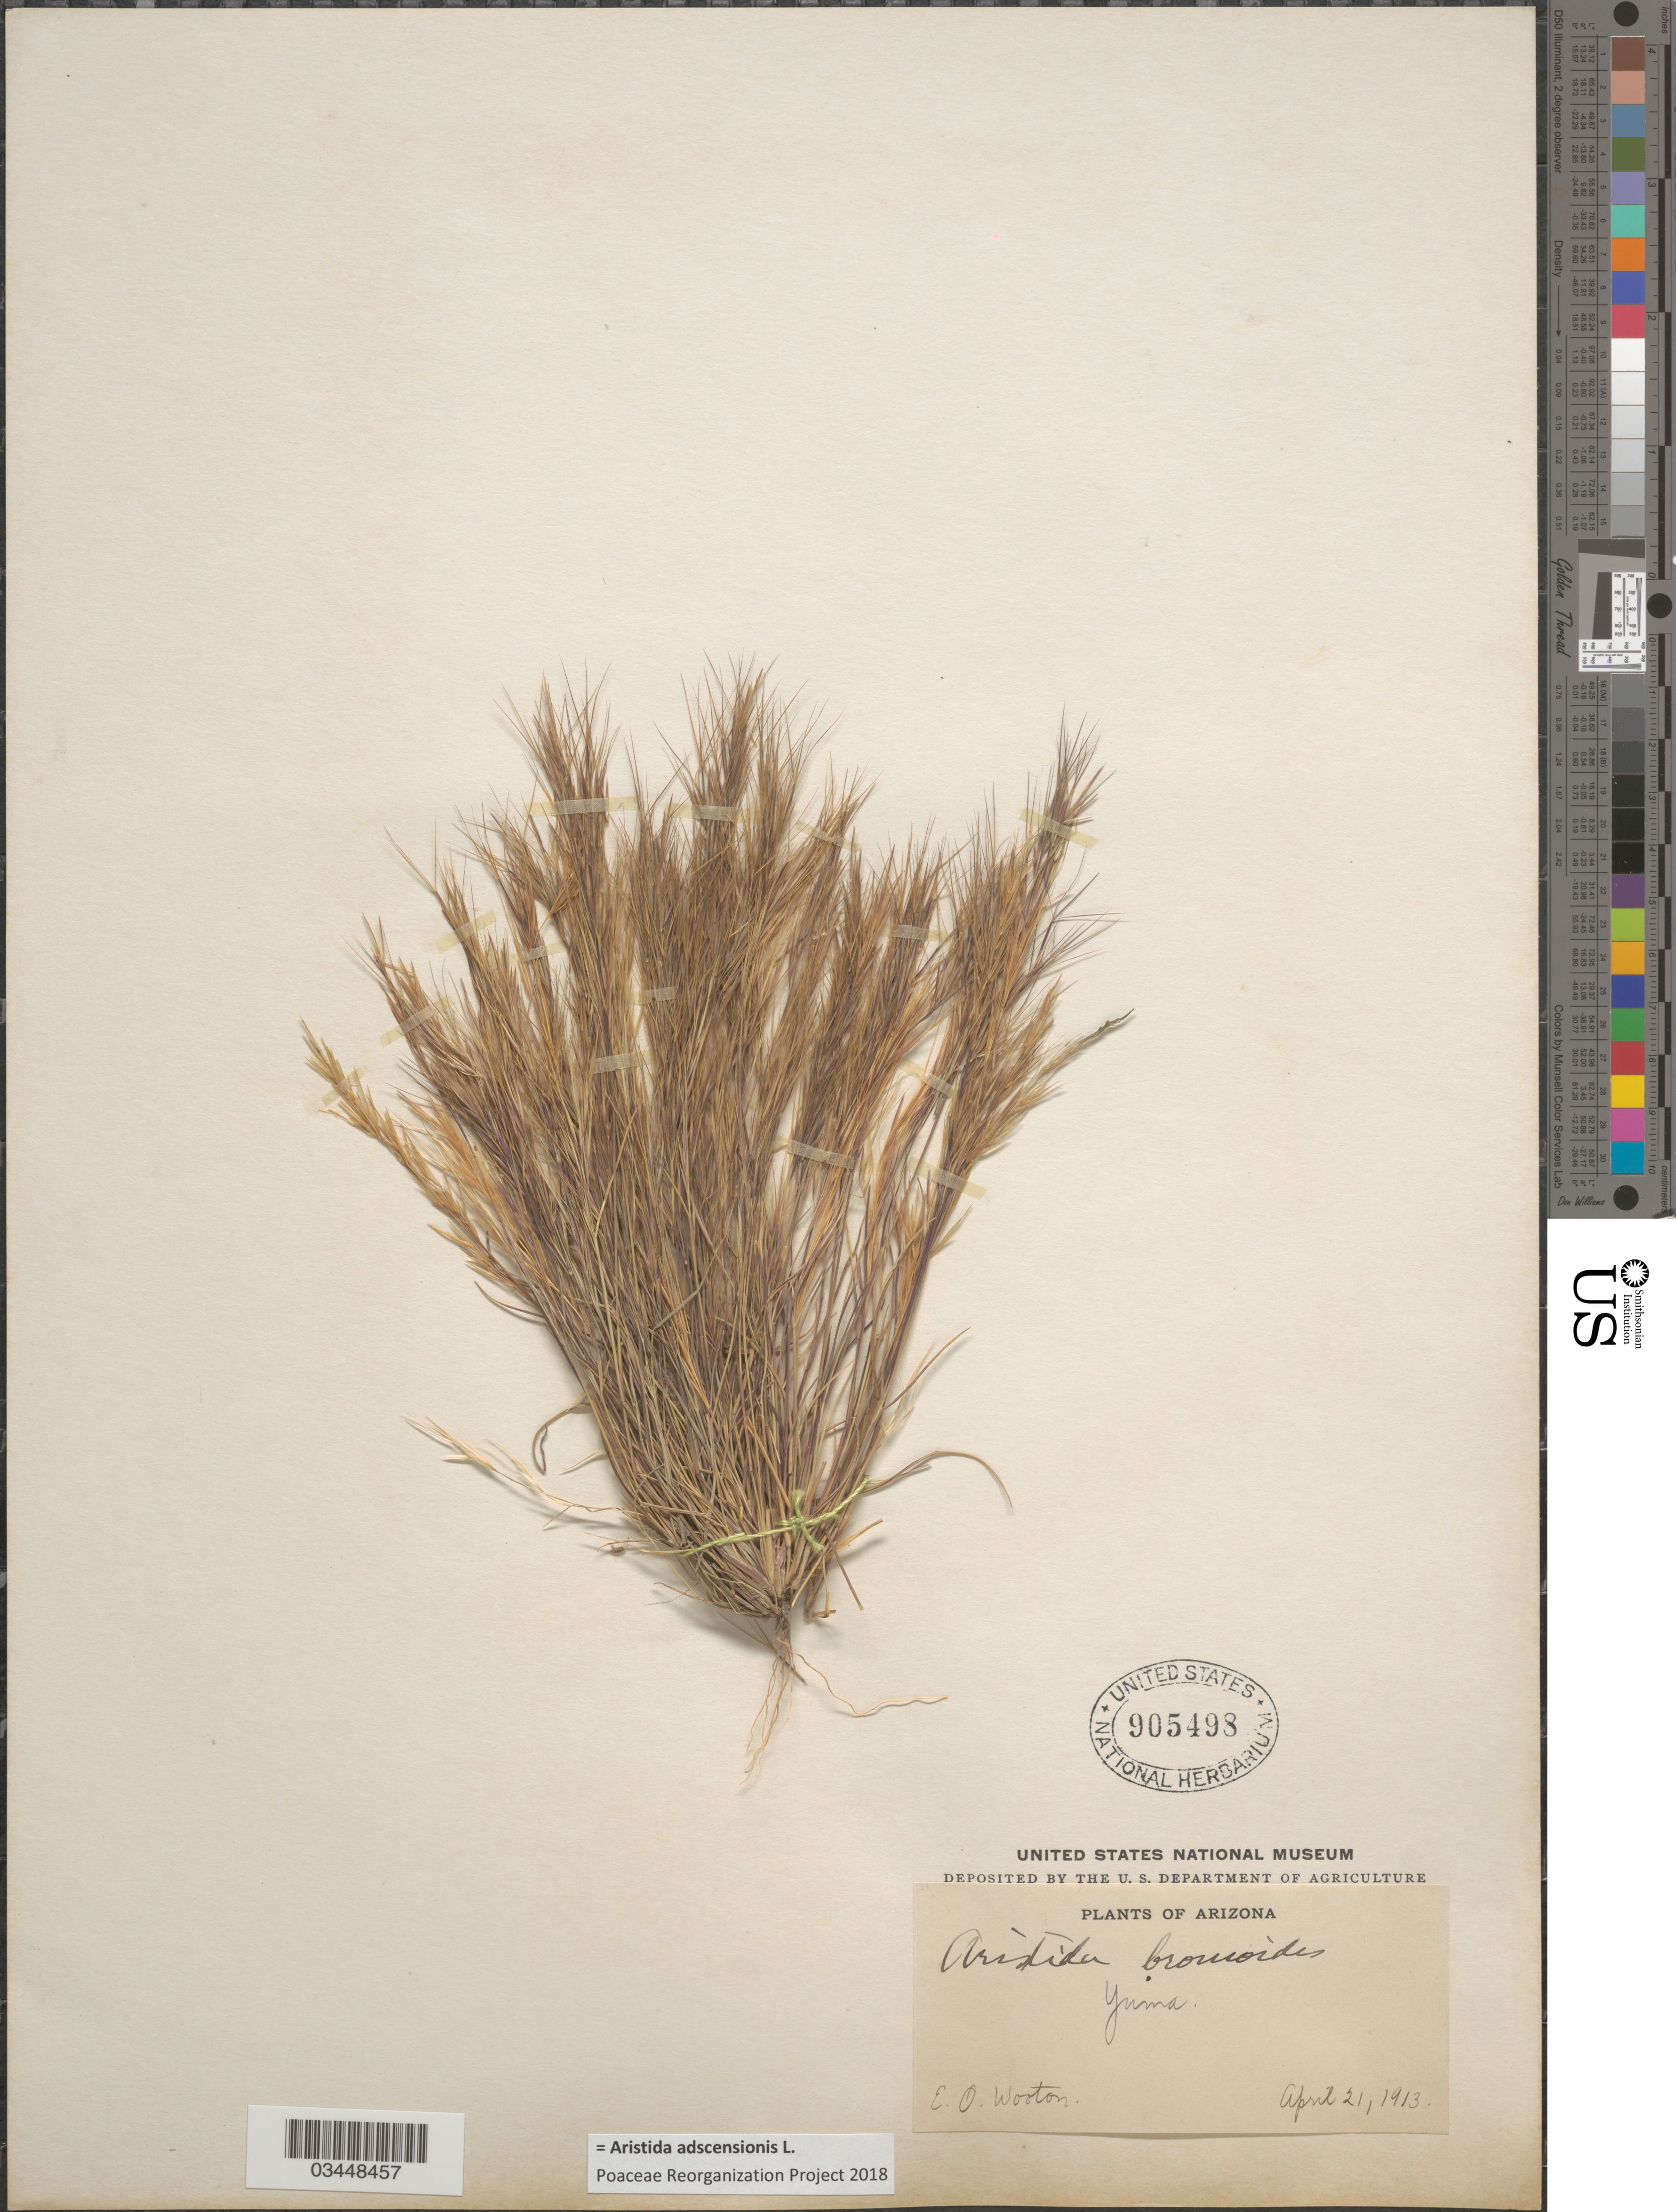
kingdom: Plantae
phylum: Tracheophyta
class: Liliopsida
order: Poales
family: Poaceae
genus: Aristida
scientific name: Aristida adscensionis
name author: L.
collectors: E. O. Wooton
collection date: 1913-04-21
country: United States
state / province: Arizona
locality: Yuma.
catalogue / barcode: US 905498